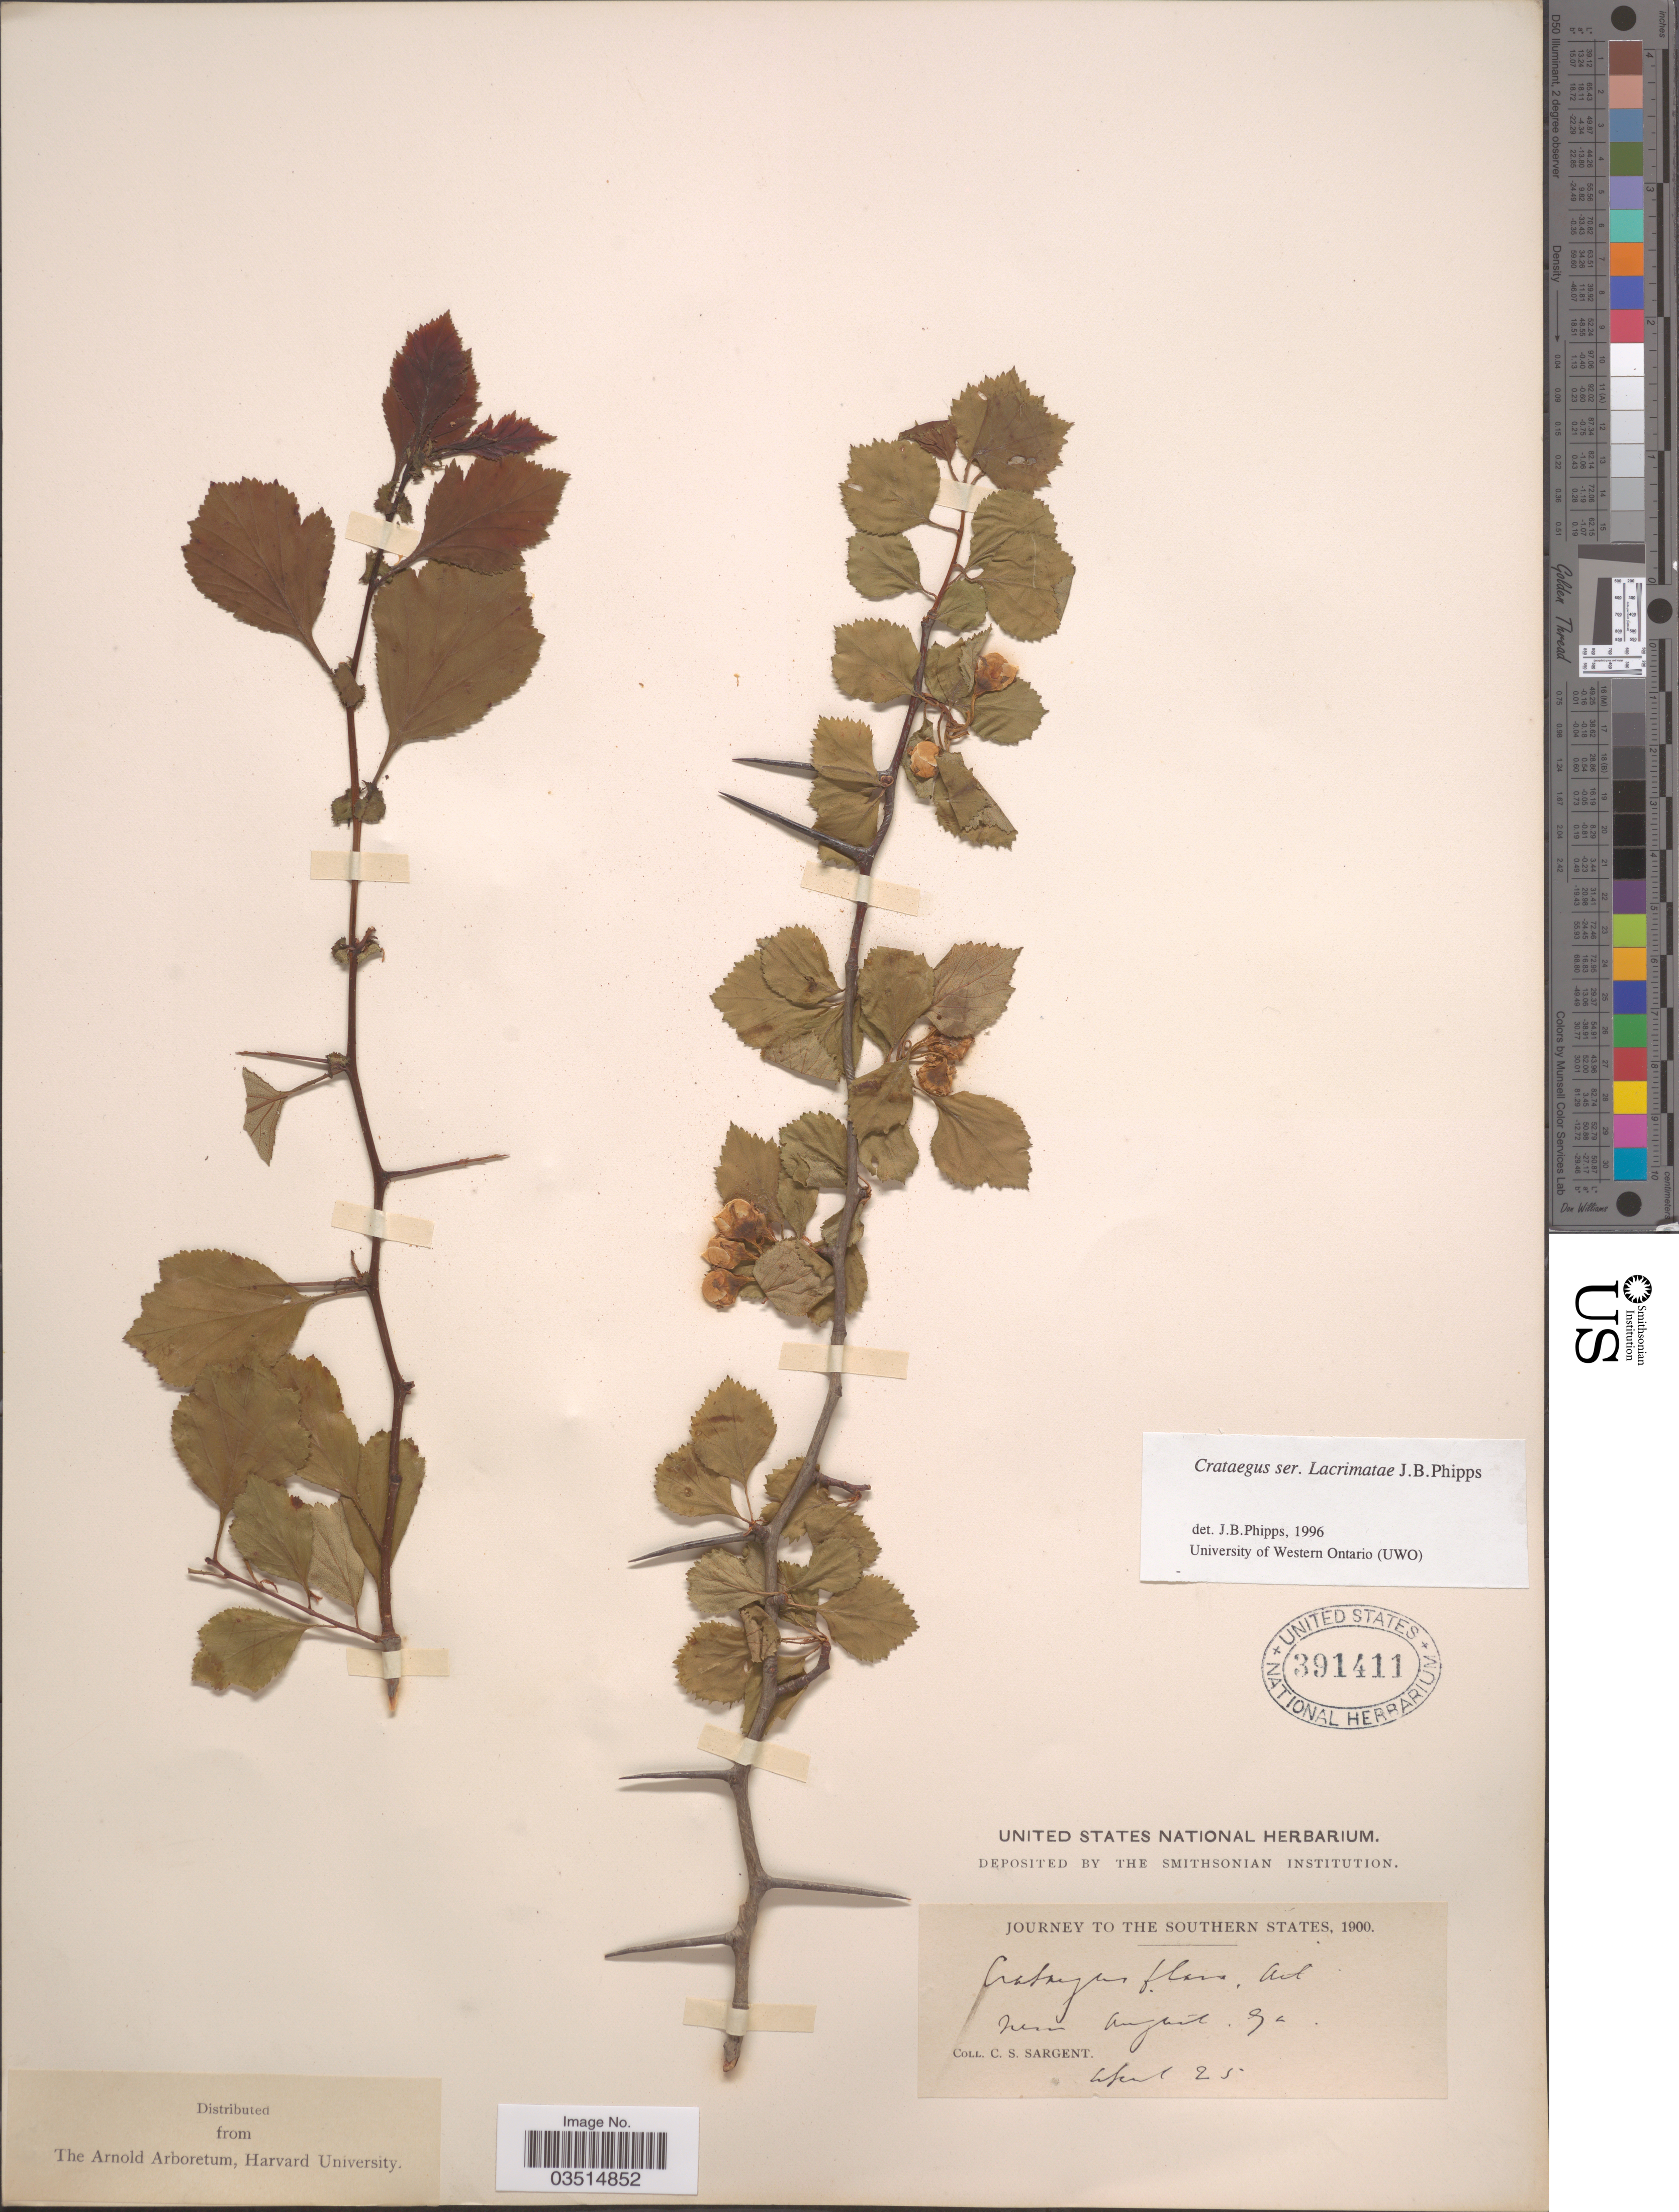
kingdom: Plantae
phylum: Tracheophyta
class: Magnoliopsida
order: Rosales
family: Rosaceae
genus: Crataegus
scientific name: Crataegus flava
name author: Aiton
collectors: C. S. Sargent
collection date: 1900-04-25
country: United States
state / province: Georgia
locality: The Southern States. Near Augusta.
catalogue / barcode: US 391411